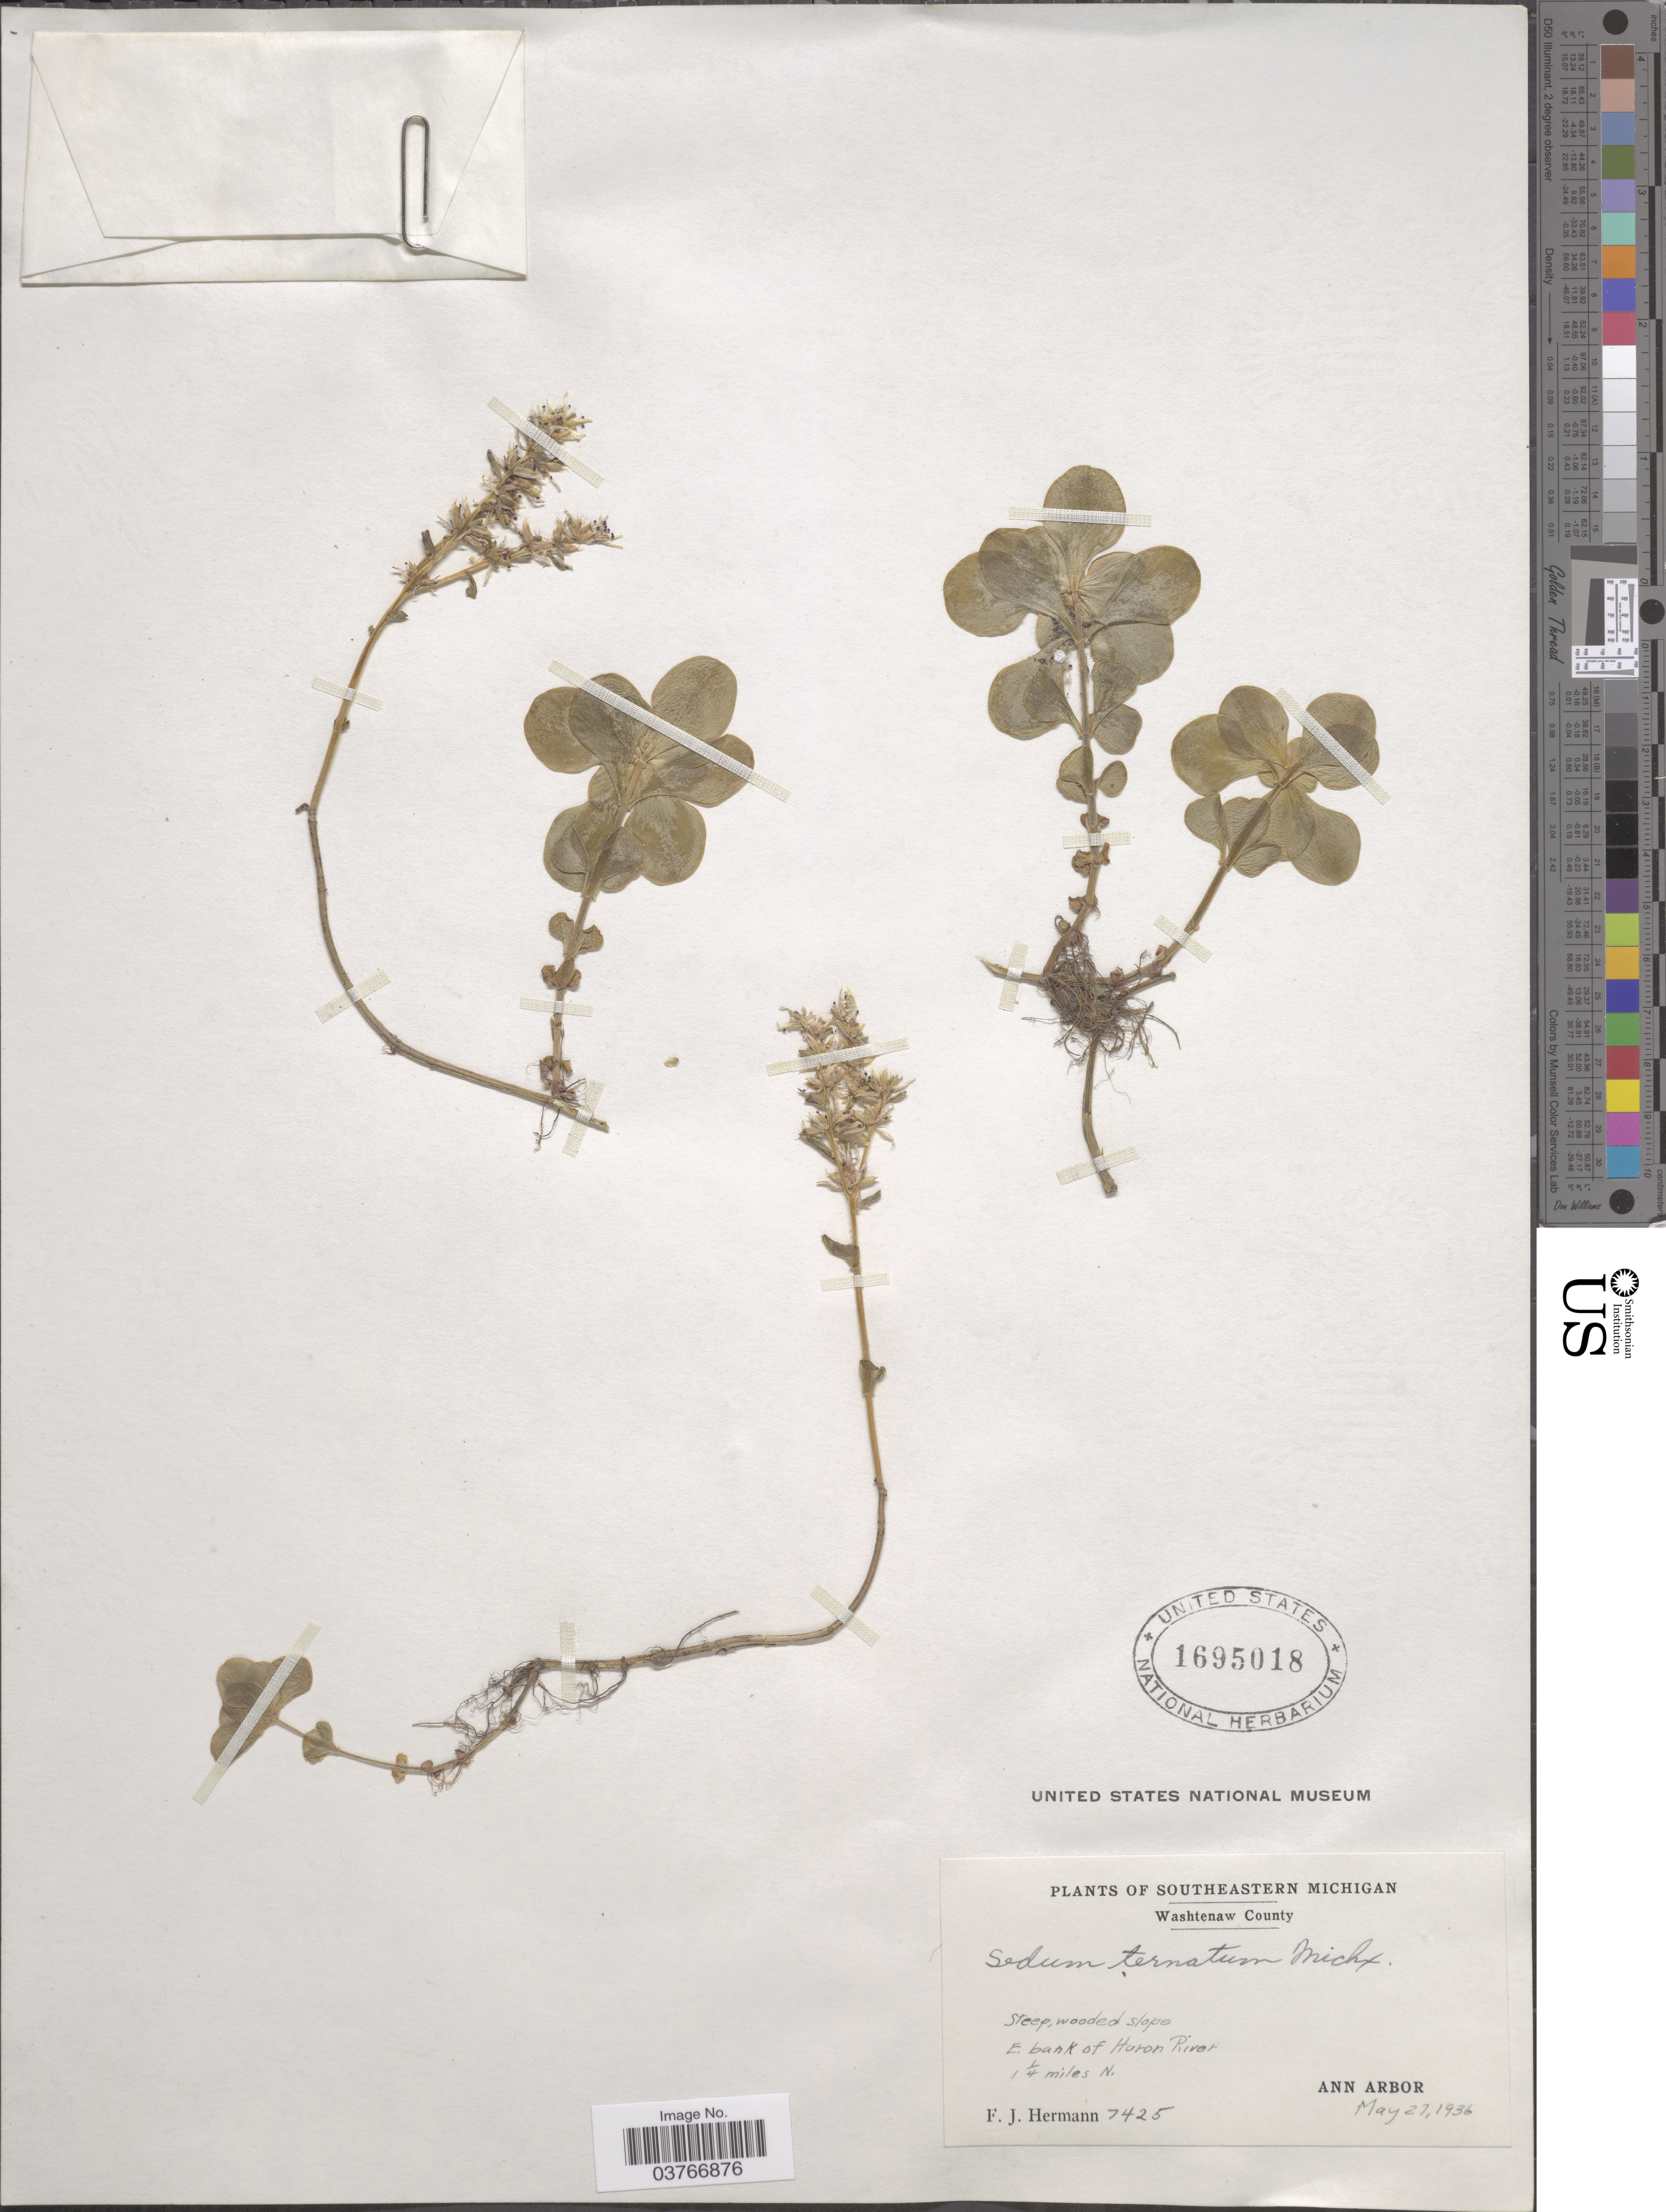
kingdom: Plantae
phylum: Tracheophyta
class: Magnoliopsida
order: Saxifragales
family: Crassulaceae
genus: Sedum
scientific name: Sedum ternatum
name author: Michx.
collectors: F. J. Hermann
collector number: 7425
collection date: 1936-05-27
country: United States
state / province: Michigan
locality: Southeastern Michigan. Washtenaw County. E. bank of Huron River. 1¼ miles N. Ann Arbor.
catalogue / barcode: US 1695018